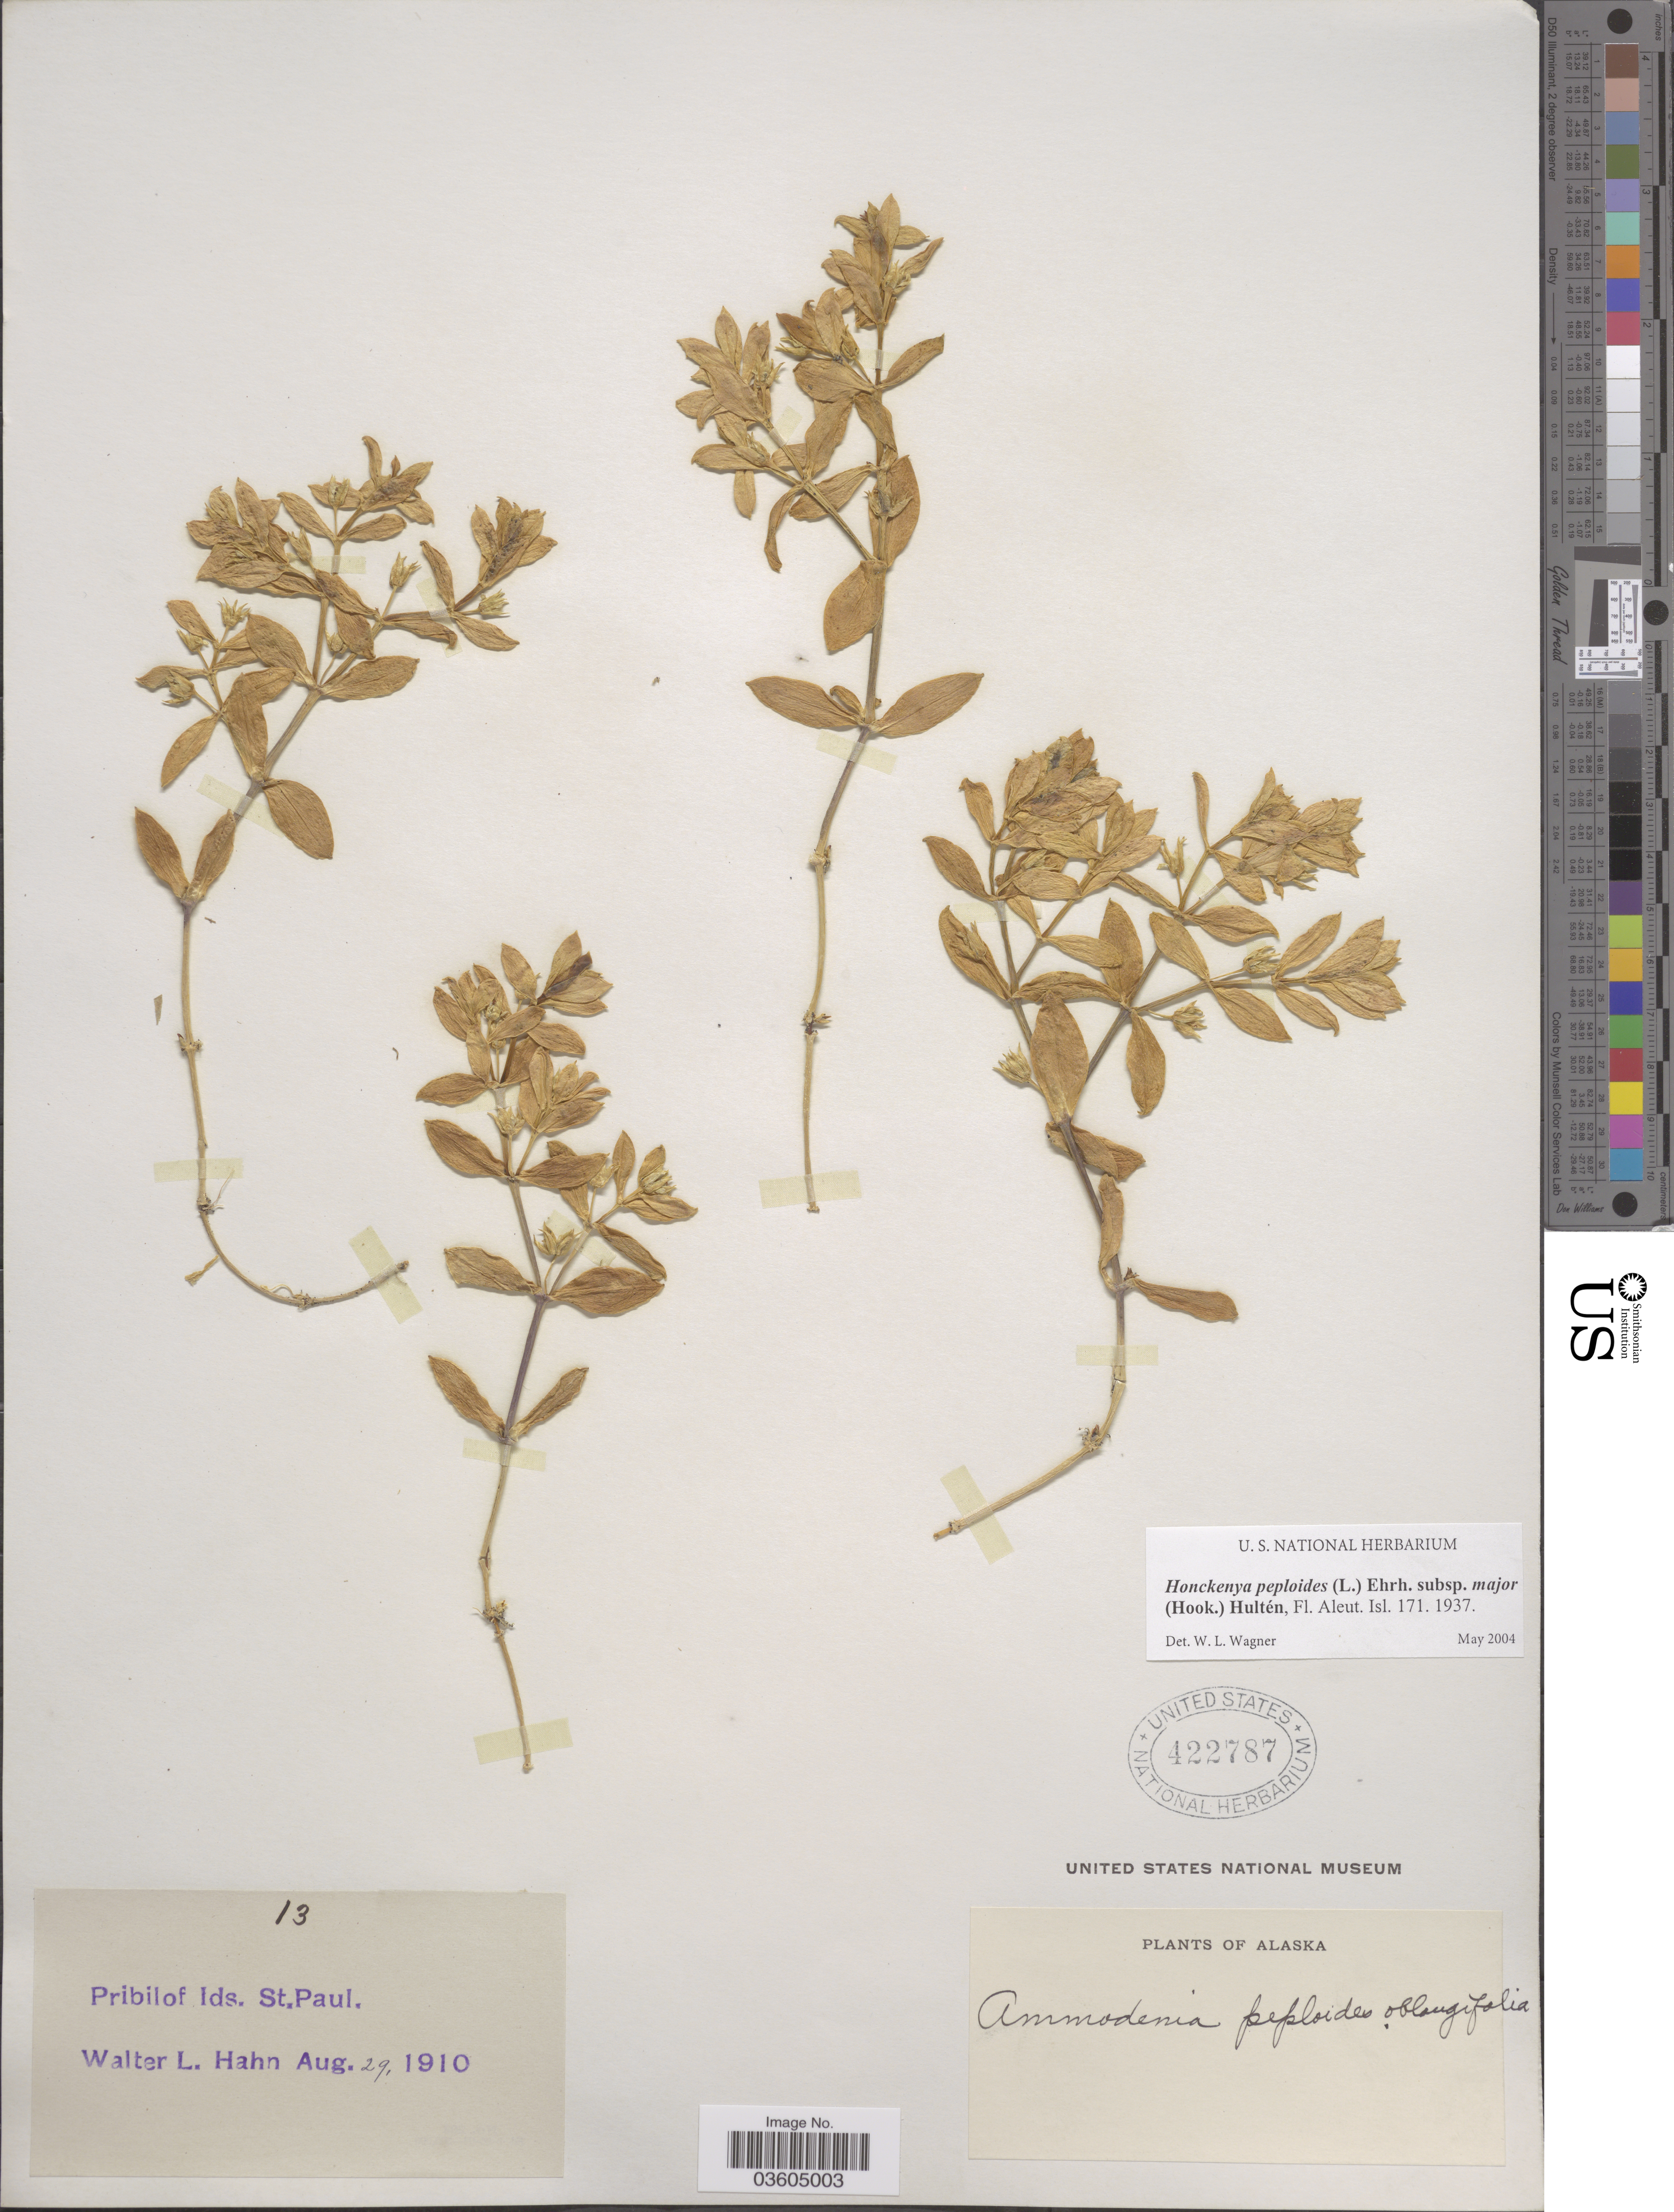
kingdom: Plantae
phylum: Tracheophyta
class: Magnoliopsida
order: Caryophyllales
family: Caryophyllaceae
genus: Honckenya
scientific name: Honckenya peploides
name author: (L.) Ehrh.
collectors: W. L. Hahn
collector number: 13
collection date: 1910-08-29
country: United States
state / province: Alaska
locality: Pribilof Ids. St. Paul.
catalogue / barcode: US 422787